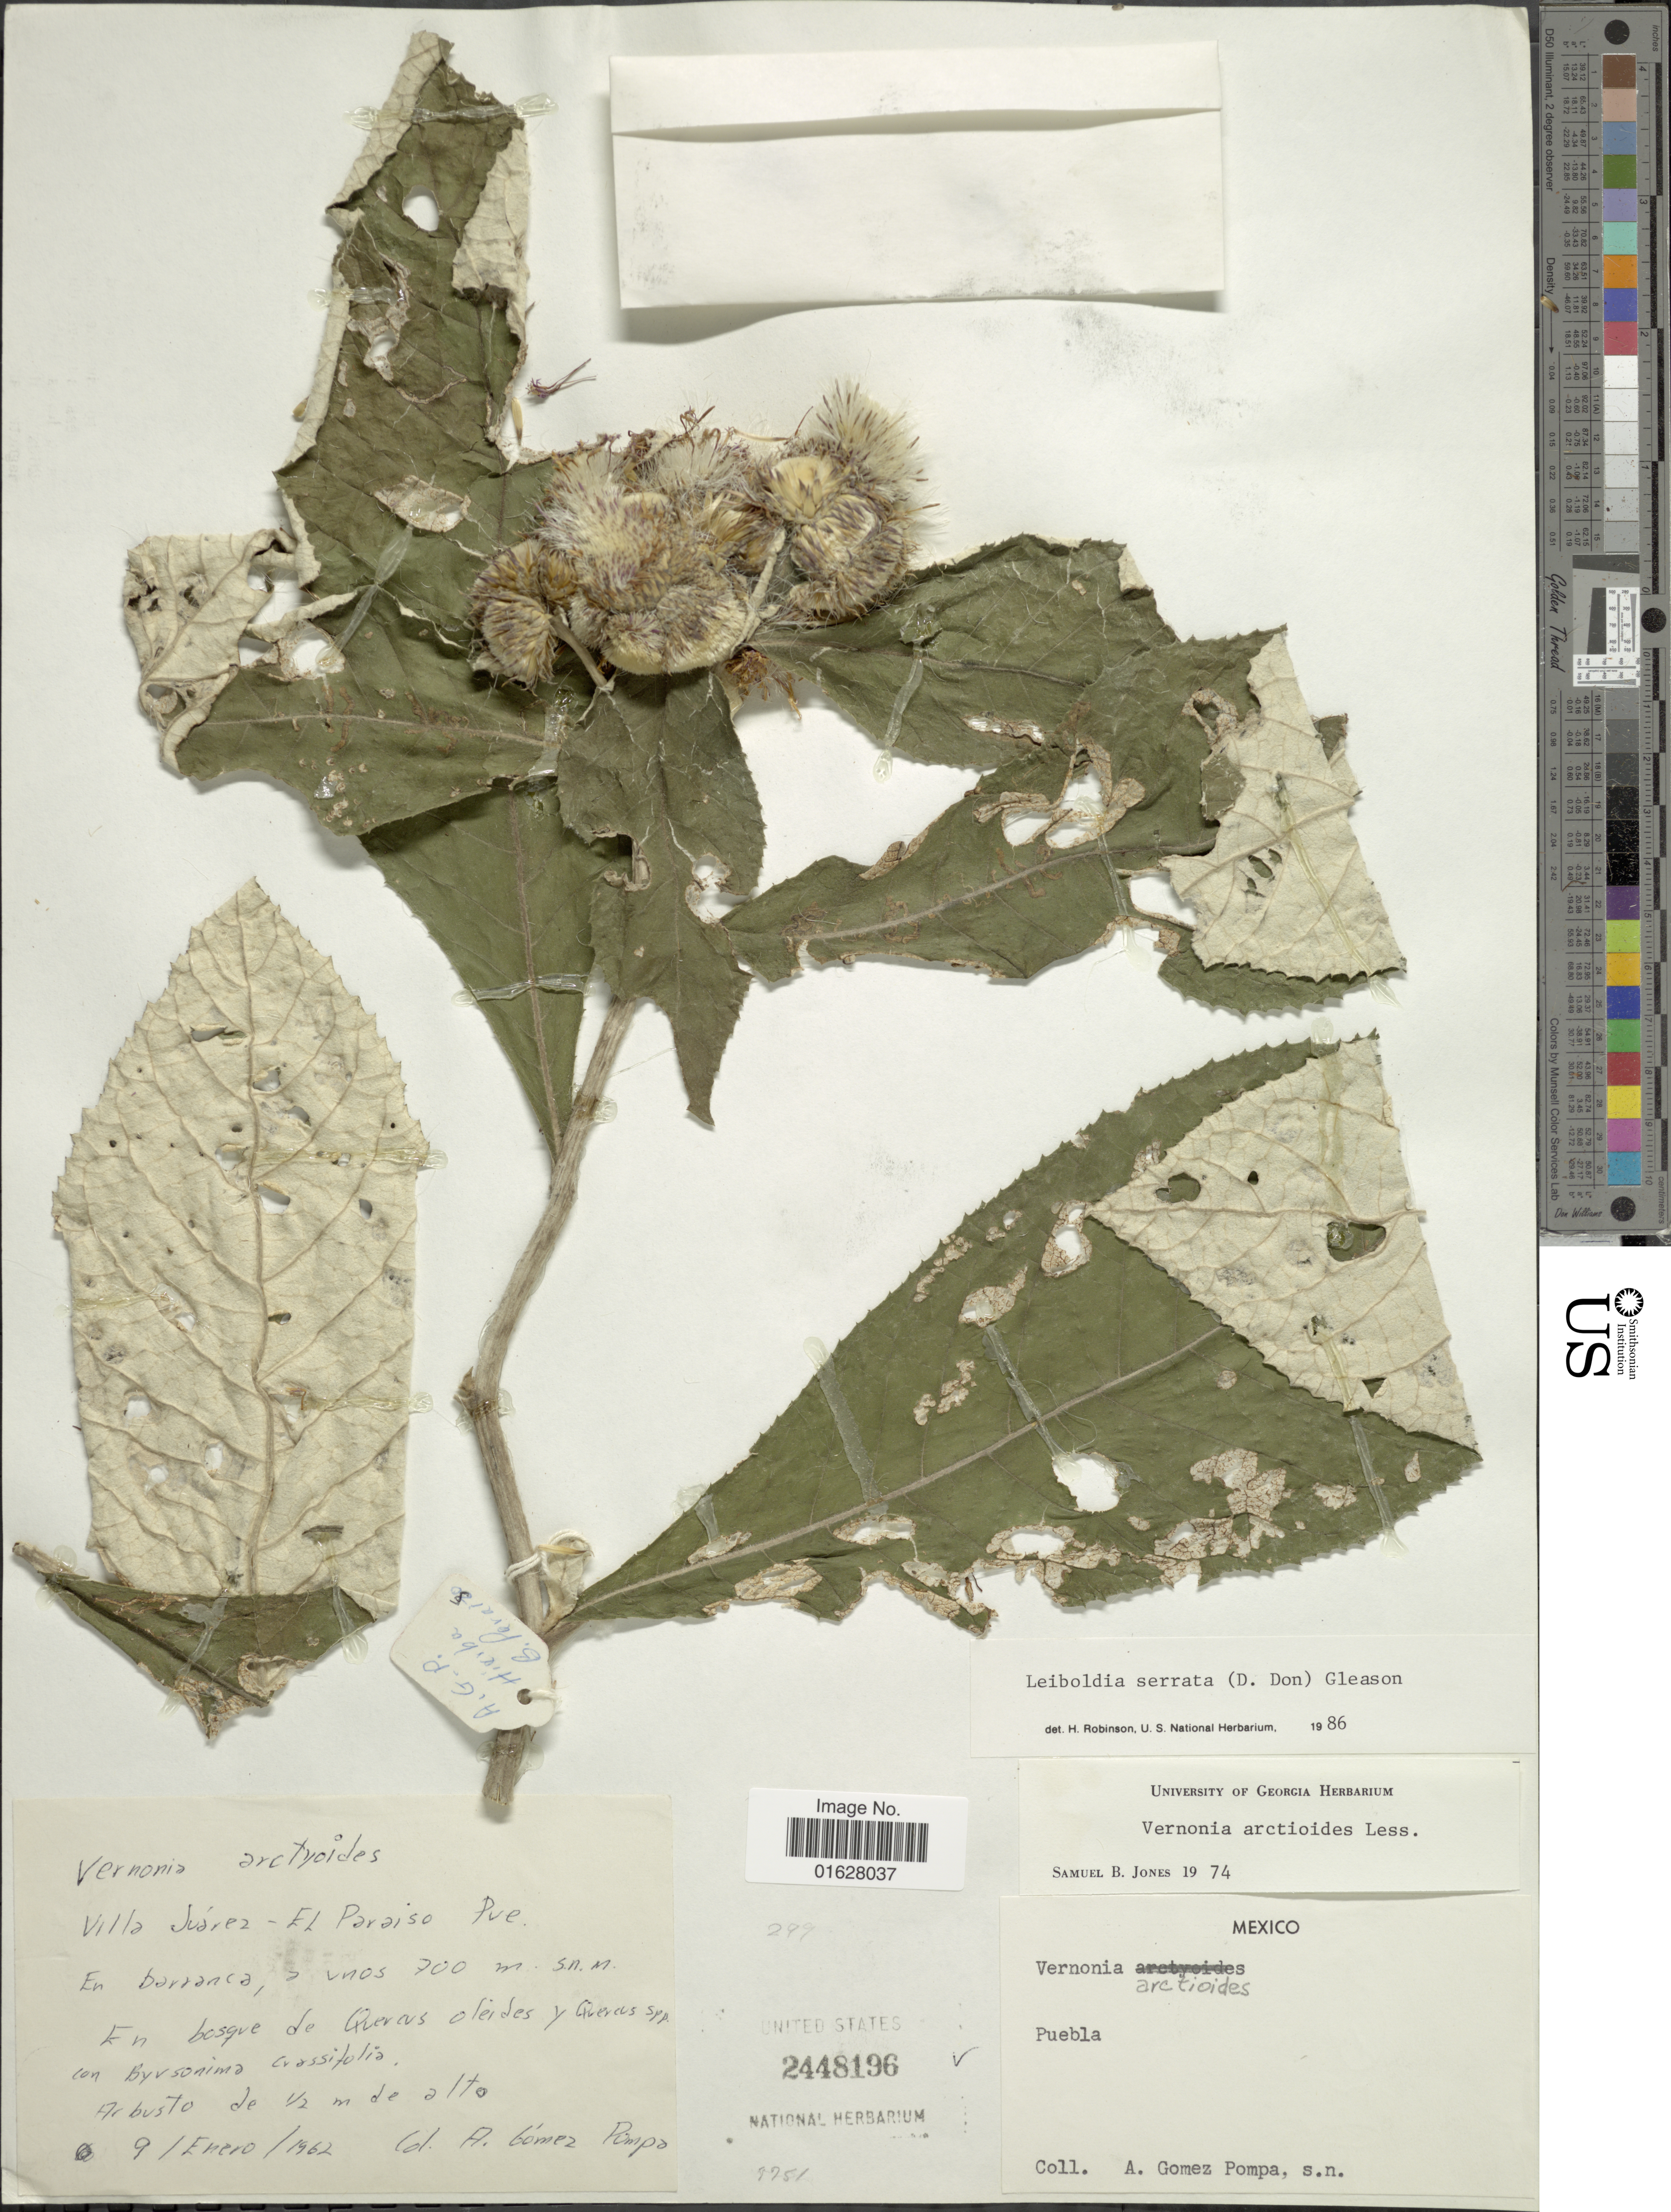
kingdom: Plantae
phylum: Tracheophyta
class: Magnoliopsida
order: Asterales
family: Asteraceae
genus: Leiboldia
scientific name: Leiboldia serrata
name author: (D. Don) Gleason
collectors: A. Gómez Pompa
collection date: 1962-01-09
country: Mexico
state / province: Puebla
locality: Mexico. Puebla. En barranca. En bosque de Quercus oleides y Quercus spp, con Byrsonima crassifolia.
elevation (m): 700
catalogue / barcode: US 2448196